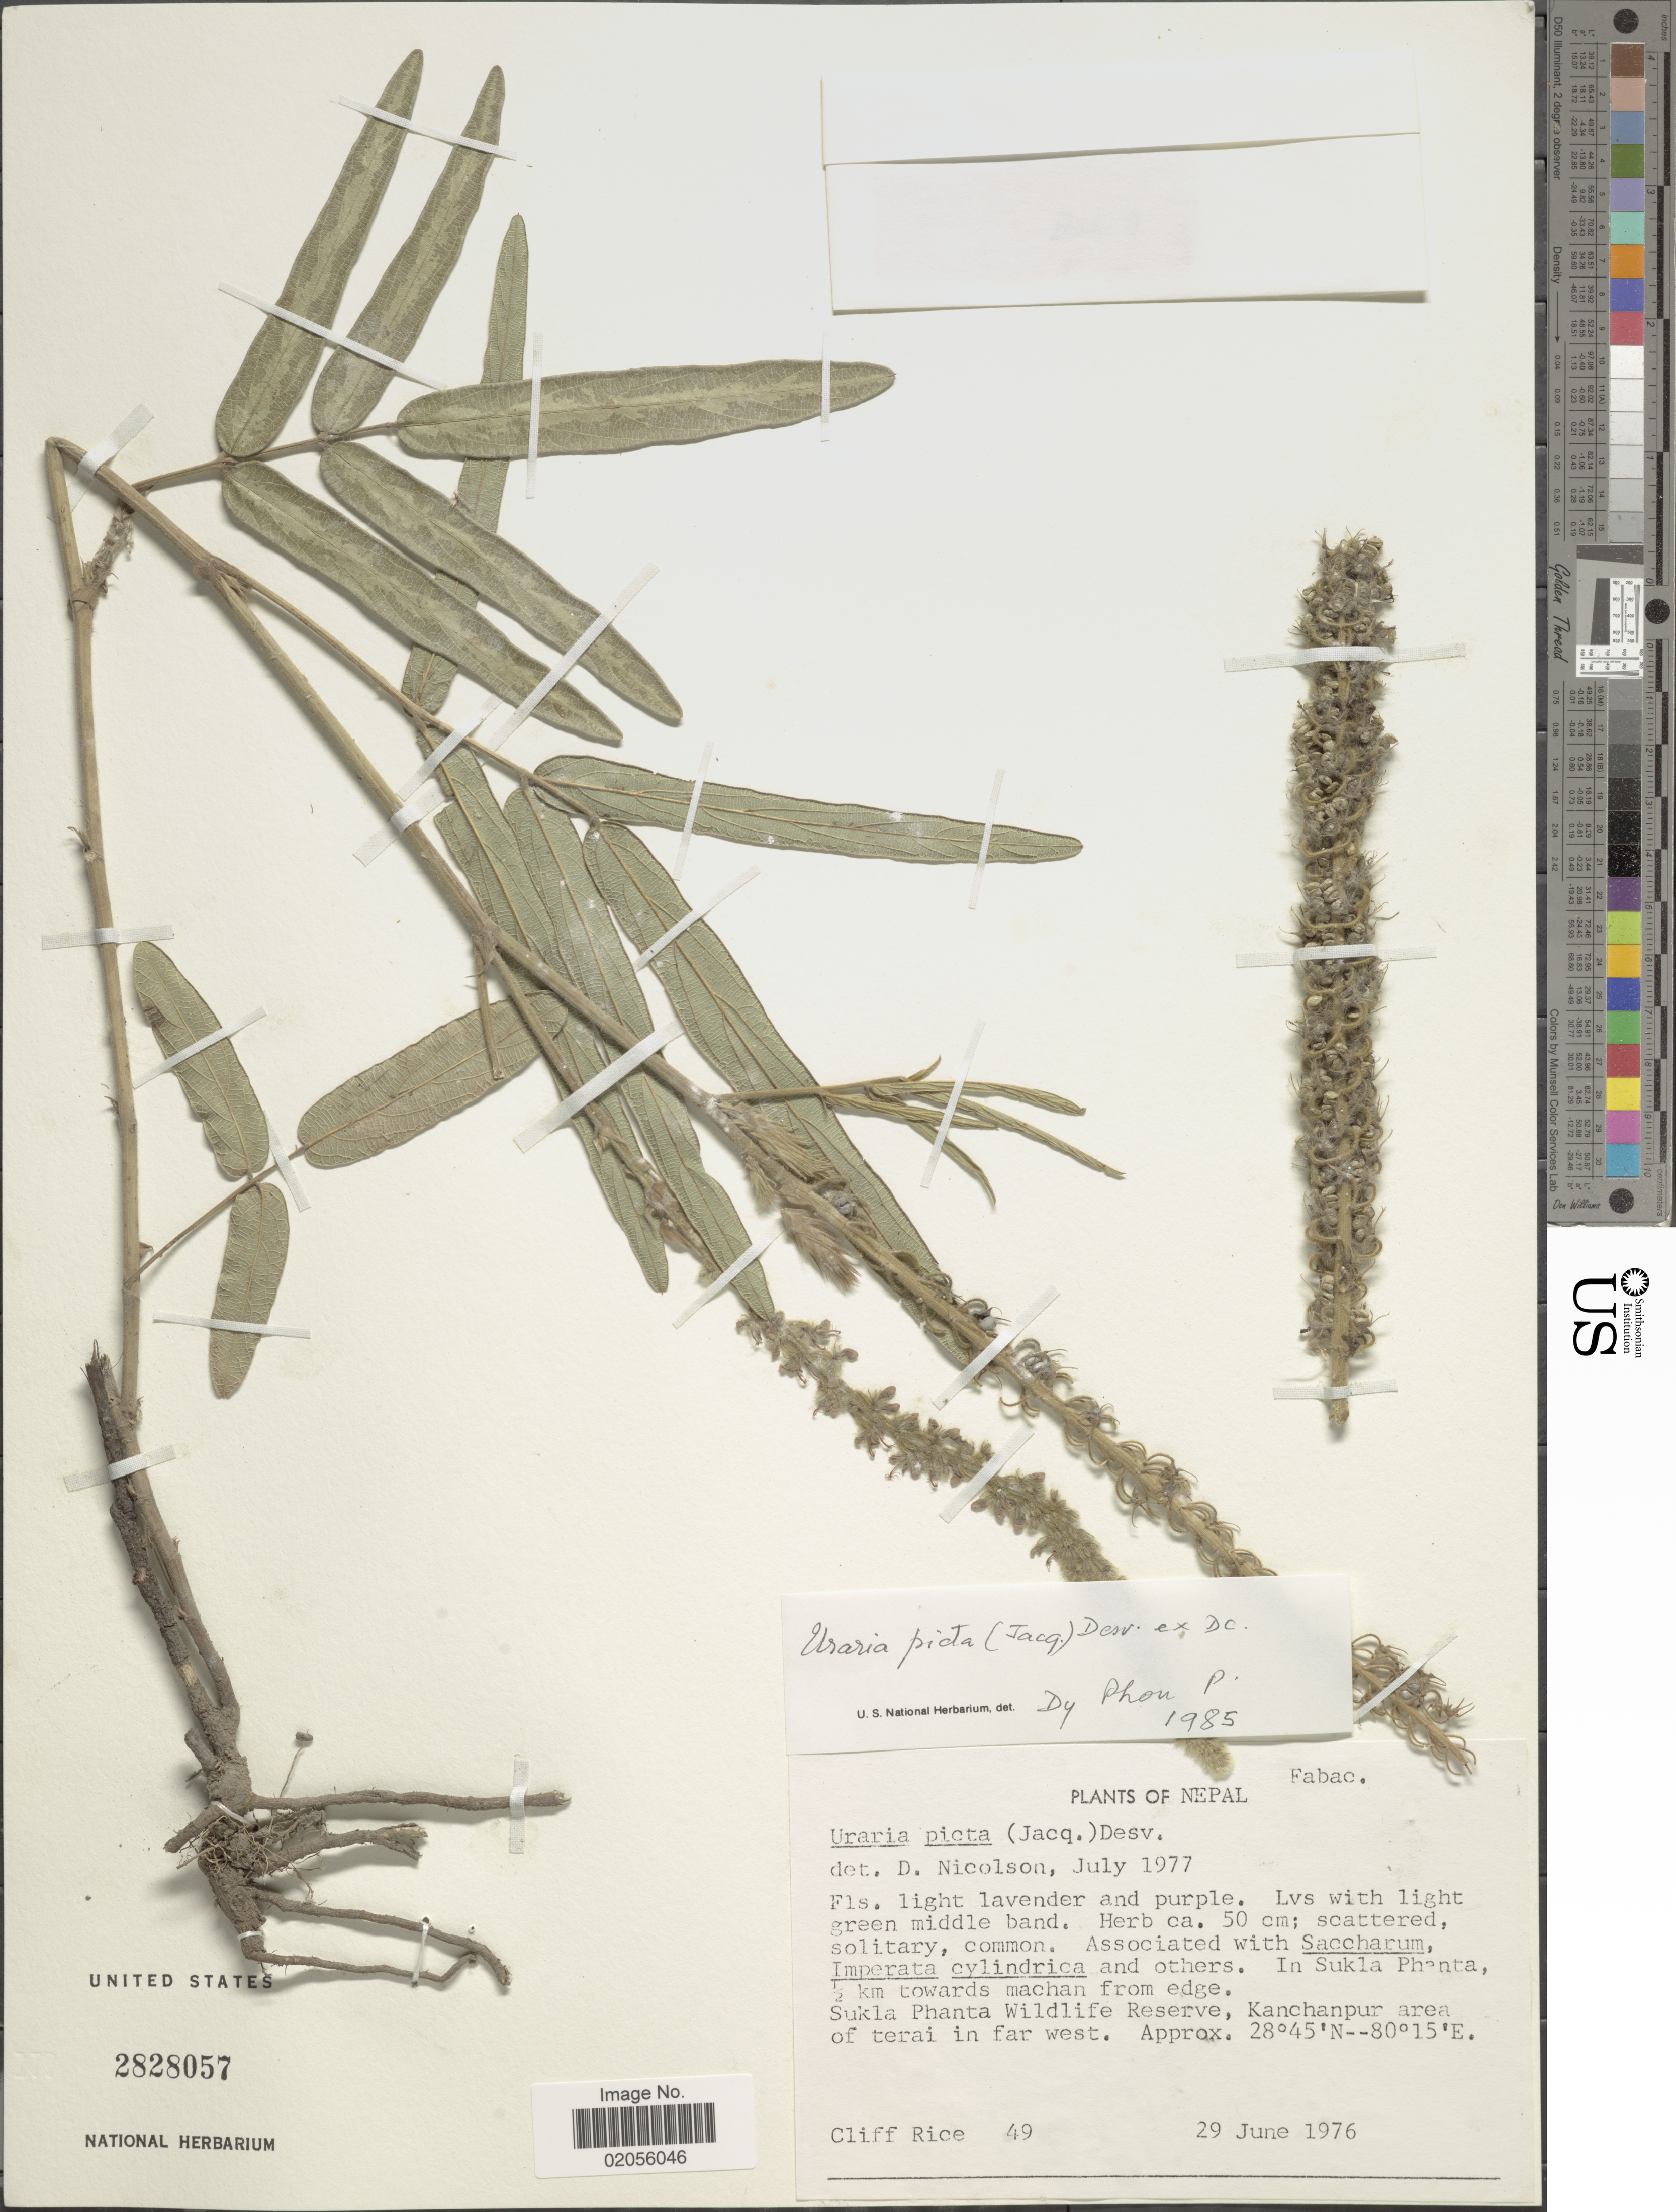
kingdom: Plantae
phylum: Tracheophyta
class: Magnoliopsida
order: Fabales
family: Fabaceae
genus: Uraria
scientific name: Uraria picta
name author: (Jacq.) DC.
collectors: C. Rice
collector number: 49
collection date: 1976-06-29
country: Nepal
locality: In Sukla Phanta, ½ km towards machan from edge. Sukla Phanta Wildlife Reserve, Kanchanpur area of terai in far west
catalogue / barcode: US 2828057